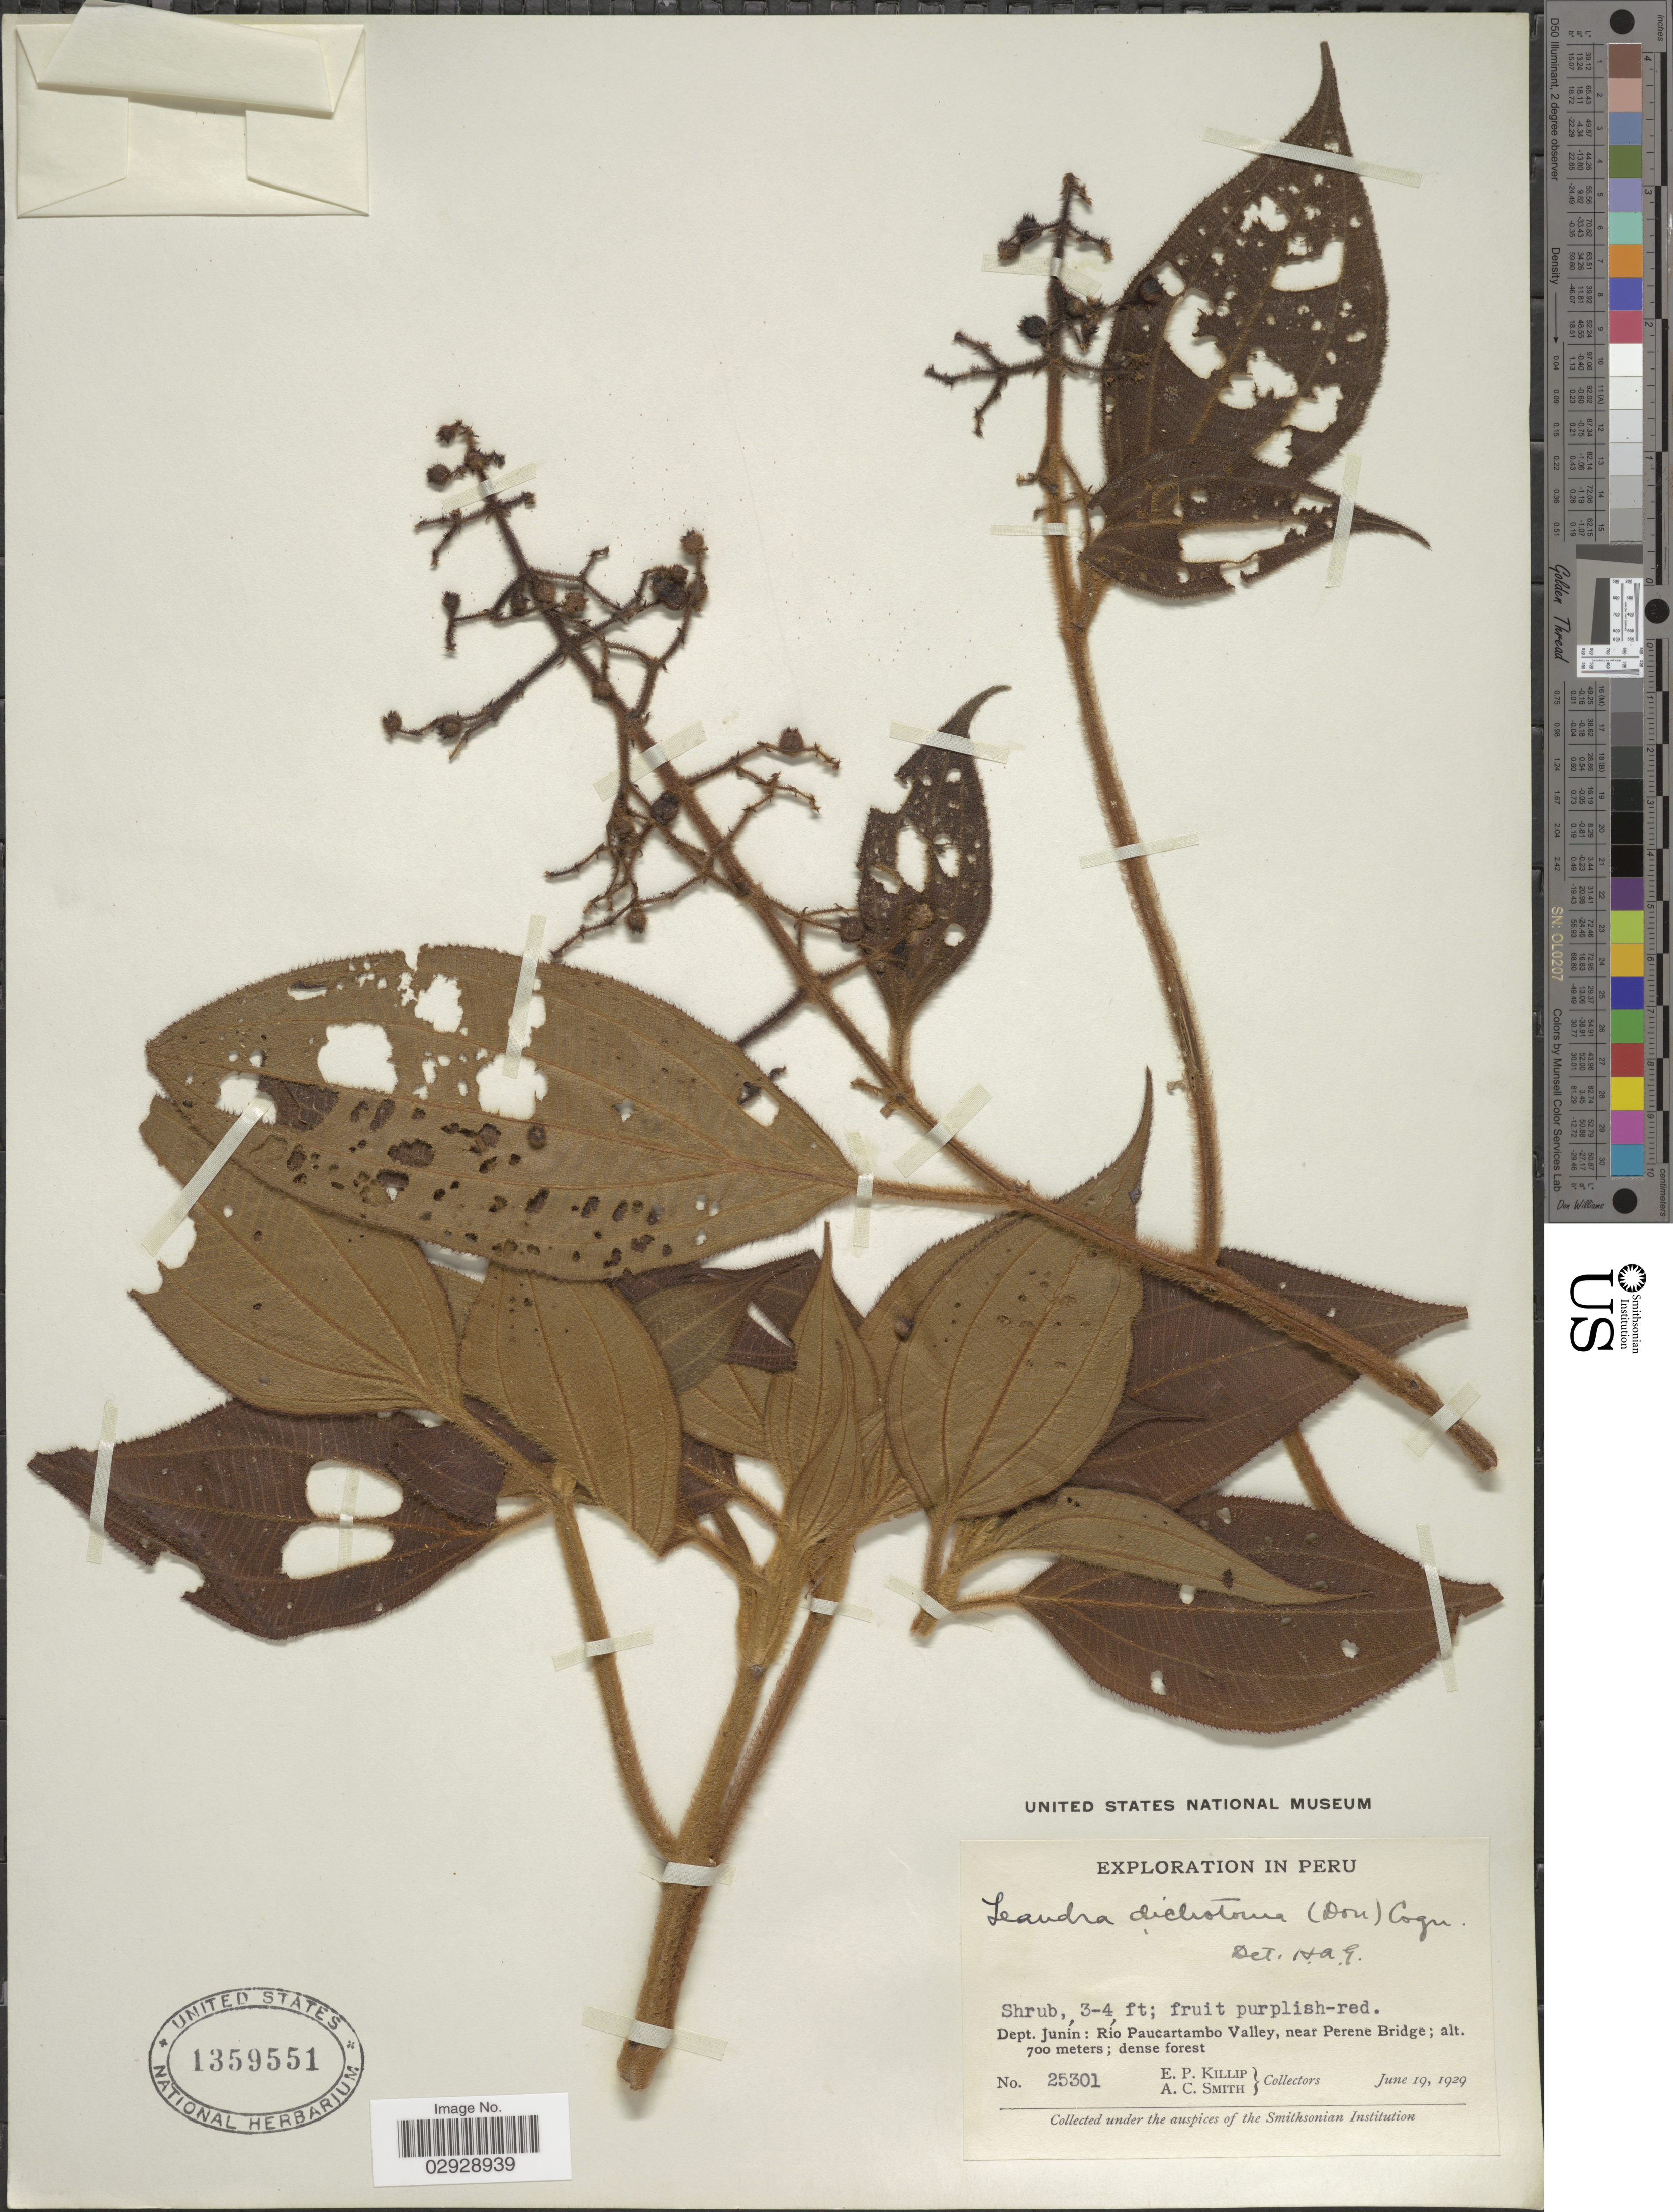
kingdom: Plantae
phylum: Tracheophyta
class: Magnoliopsida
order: Myrtales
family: Melastomataceae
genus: Leandra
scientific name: Leandra dichotoma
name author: (D. Don) Cogn.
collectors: E. P. Killip & A. C. Smith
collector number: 25301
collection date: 1929-06-19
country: Peru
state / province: Junín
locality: Dept. Junín: Río Paucartambo Valley, near Perene Bridge.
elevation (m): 700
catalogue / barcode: US 1359551